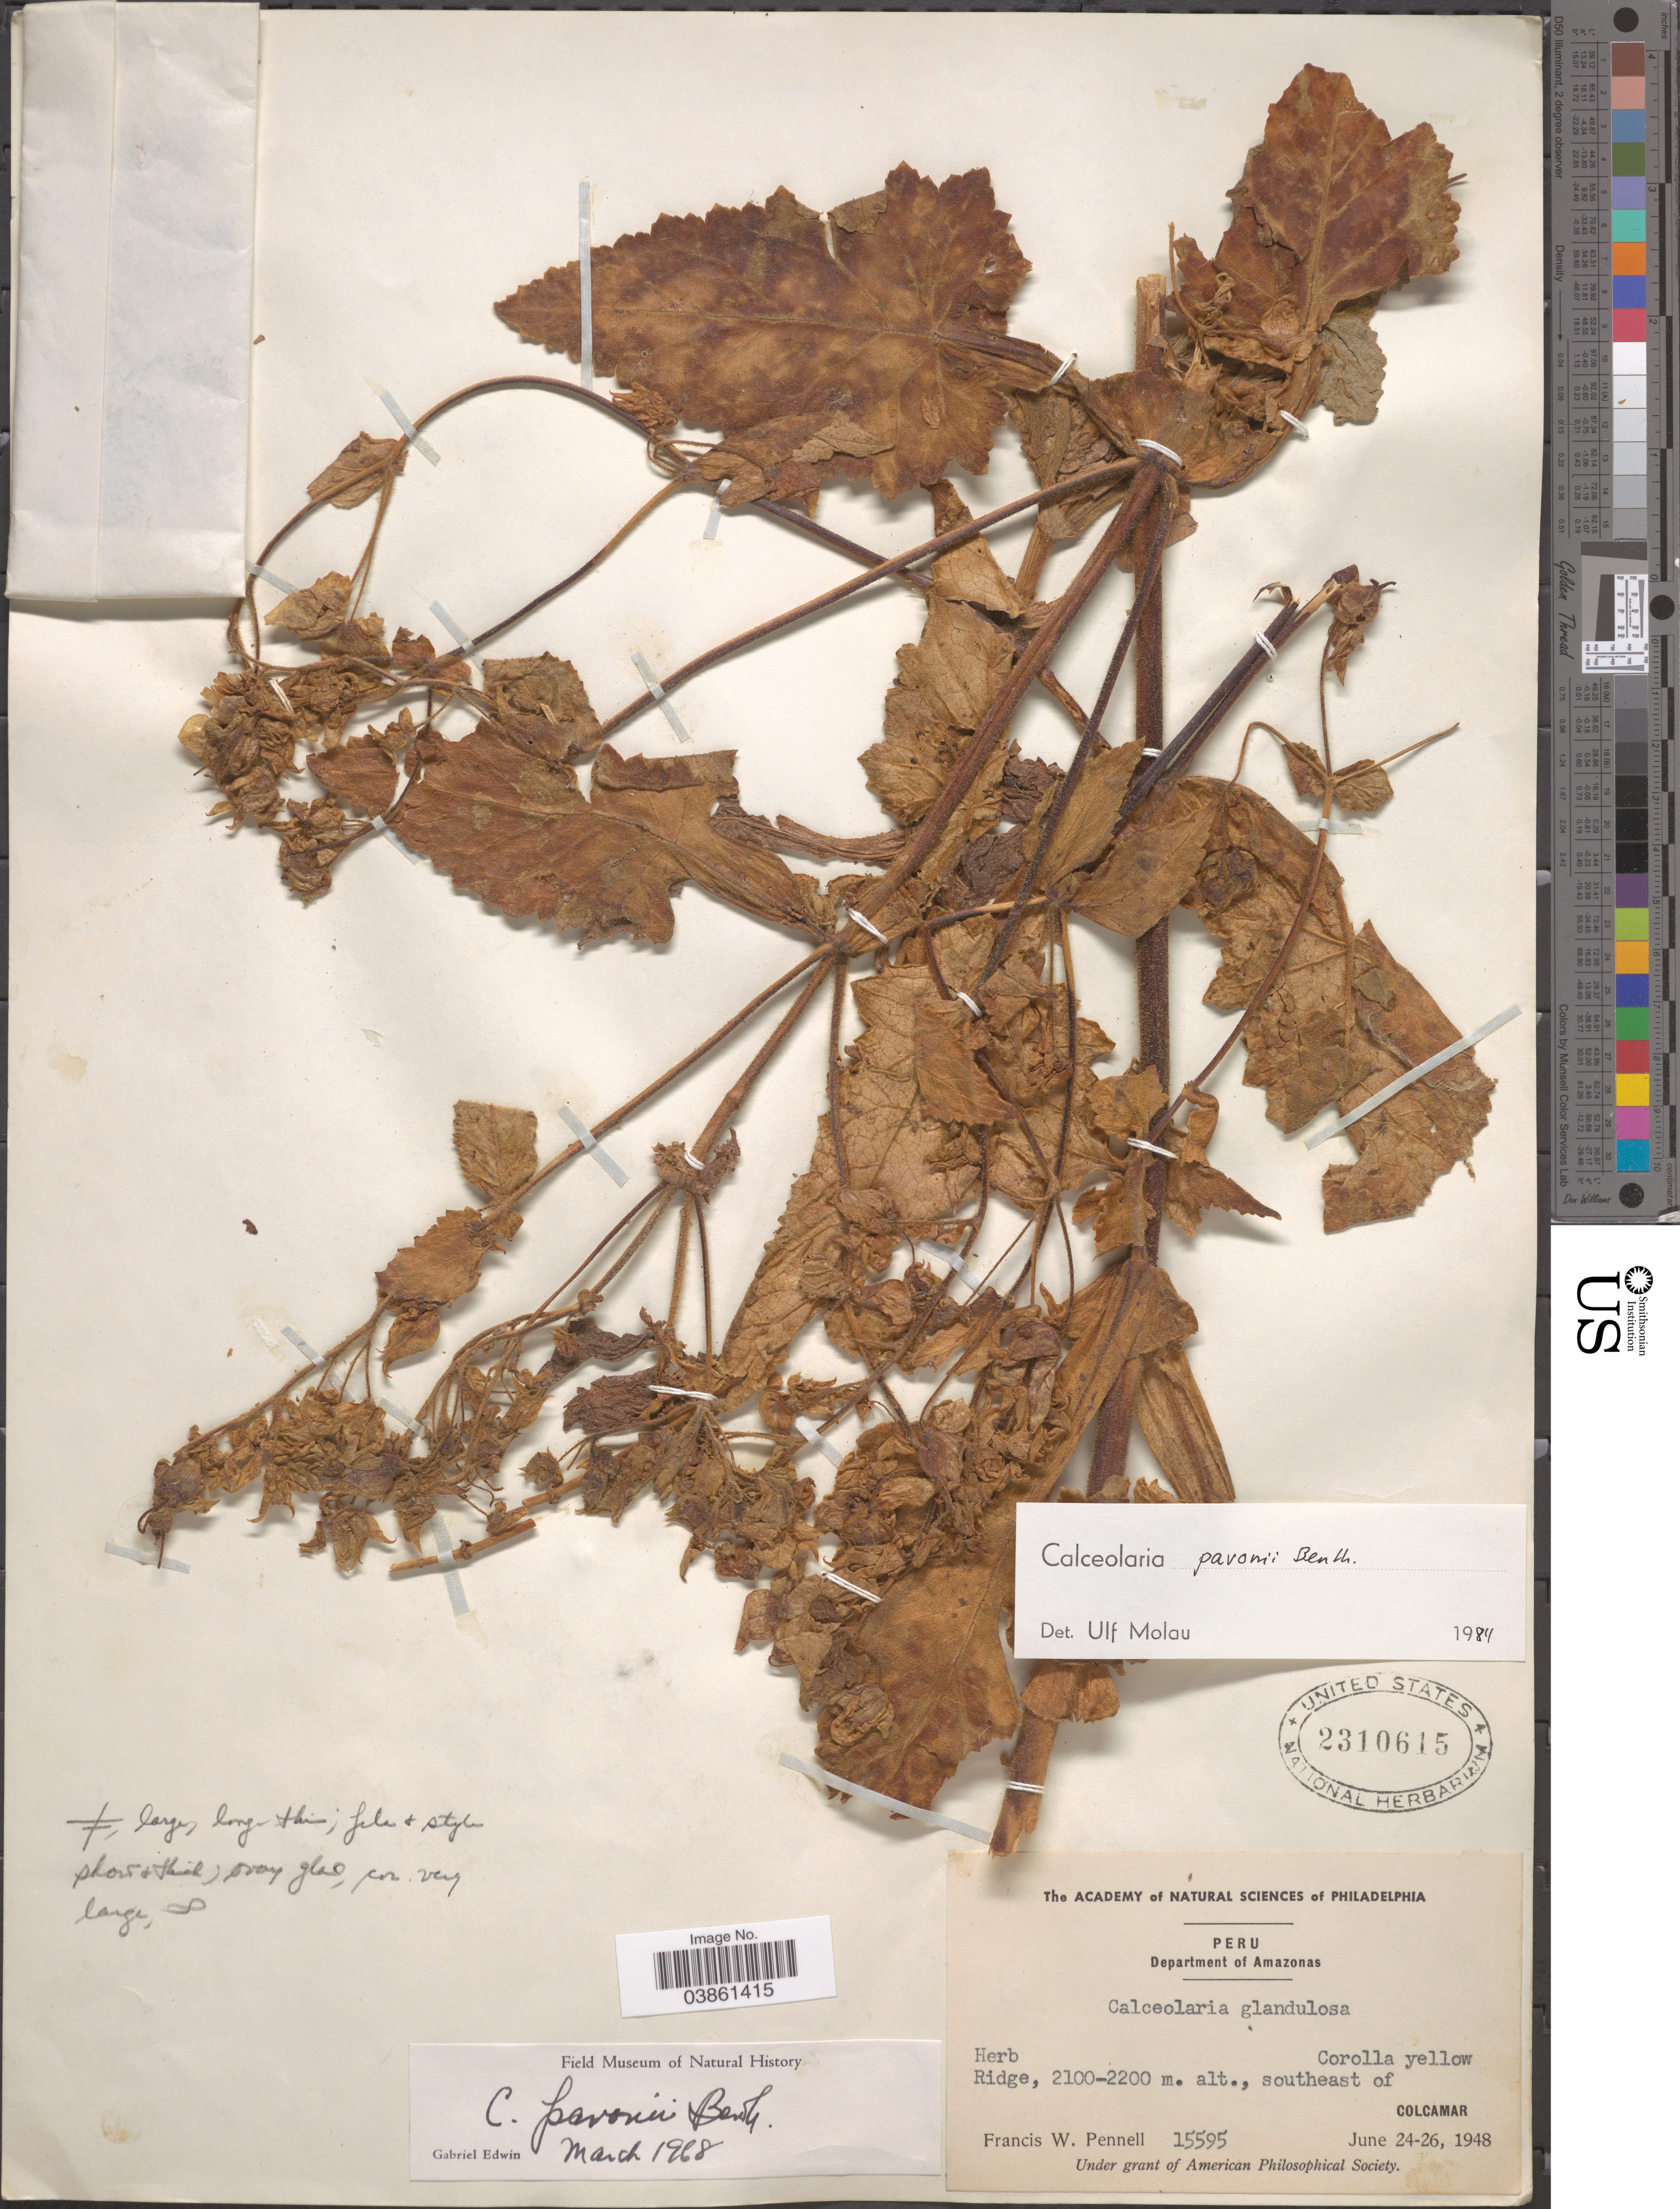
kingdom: Plantae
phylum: Tracheophyta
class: Magnoliopsida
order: Lamiales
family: Calceolariaceae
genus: Calceolaria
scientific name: Calceolaria pavonii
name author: Benth. in DC.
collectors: F. W. Pennell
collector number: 15595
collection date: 1948-06-24/1948-06-26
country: Peru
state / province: Amazonas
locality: Department of Amazonas. Southeast of Colcamar.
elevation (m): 2100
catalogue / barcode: US 2310615